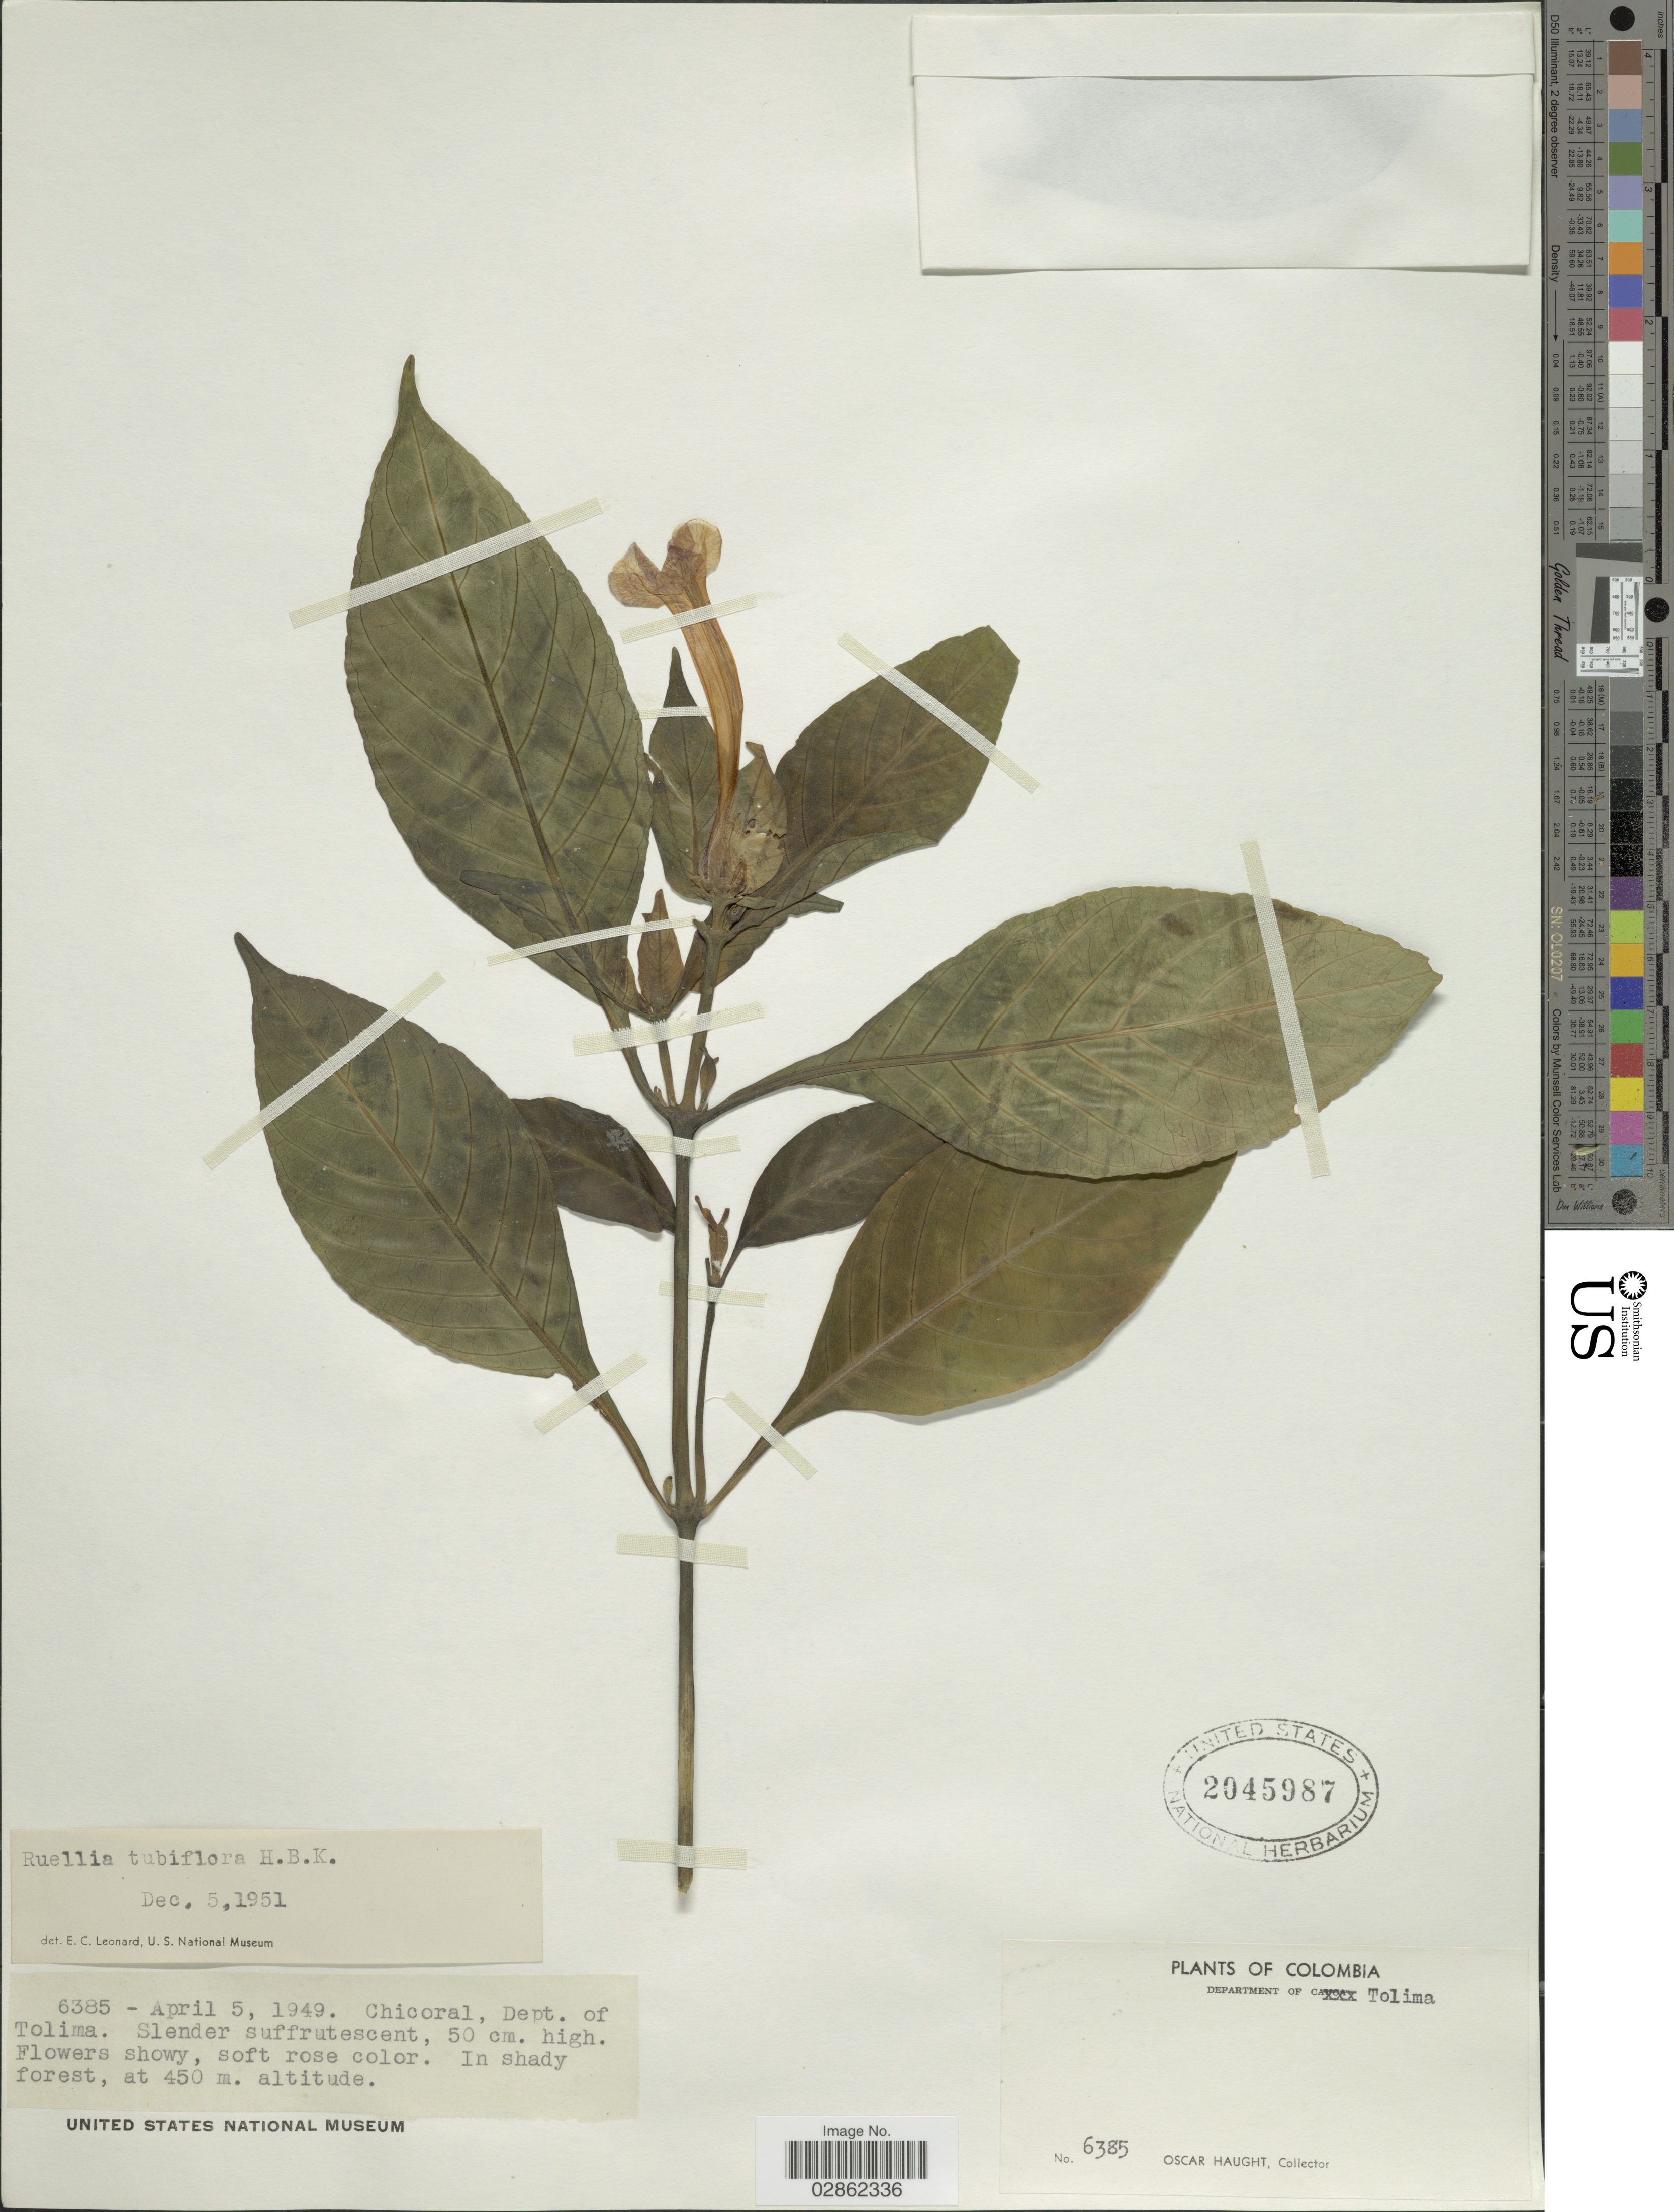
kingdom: Plantae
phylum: Tracheophyta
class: Magnoliopsida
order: Lamiales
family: Acanthaceae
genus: Ruellia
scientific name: Ruellia tubiflora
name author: Kunth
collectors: O. Haught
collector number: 6385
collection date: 1949-04-15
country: Colombia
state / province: Tolima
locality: Department of Tolima, Chicoral.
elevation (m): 450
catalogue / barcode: US 2045987